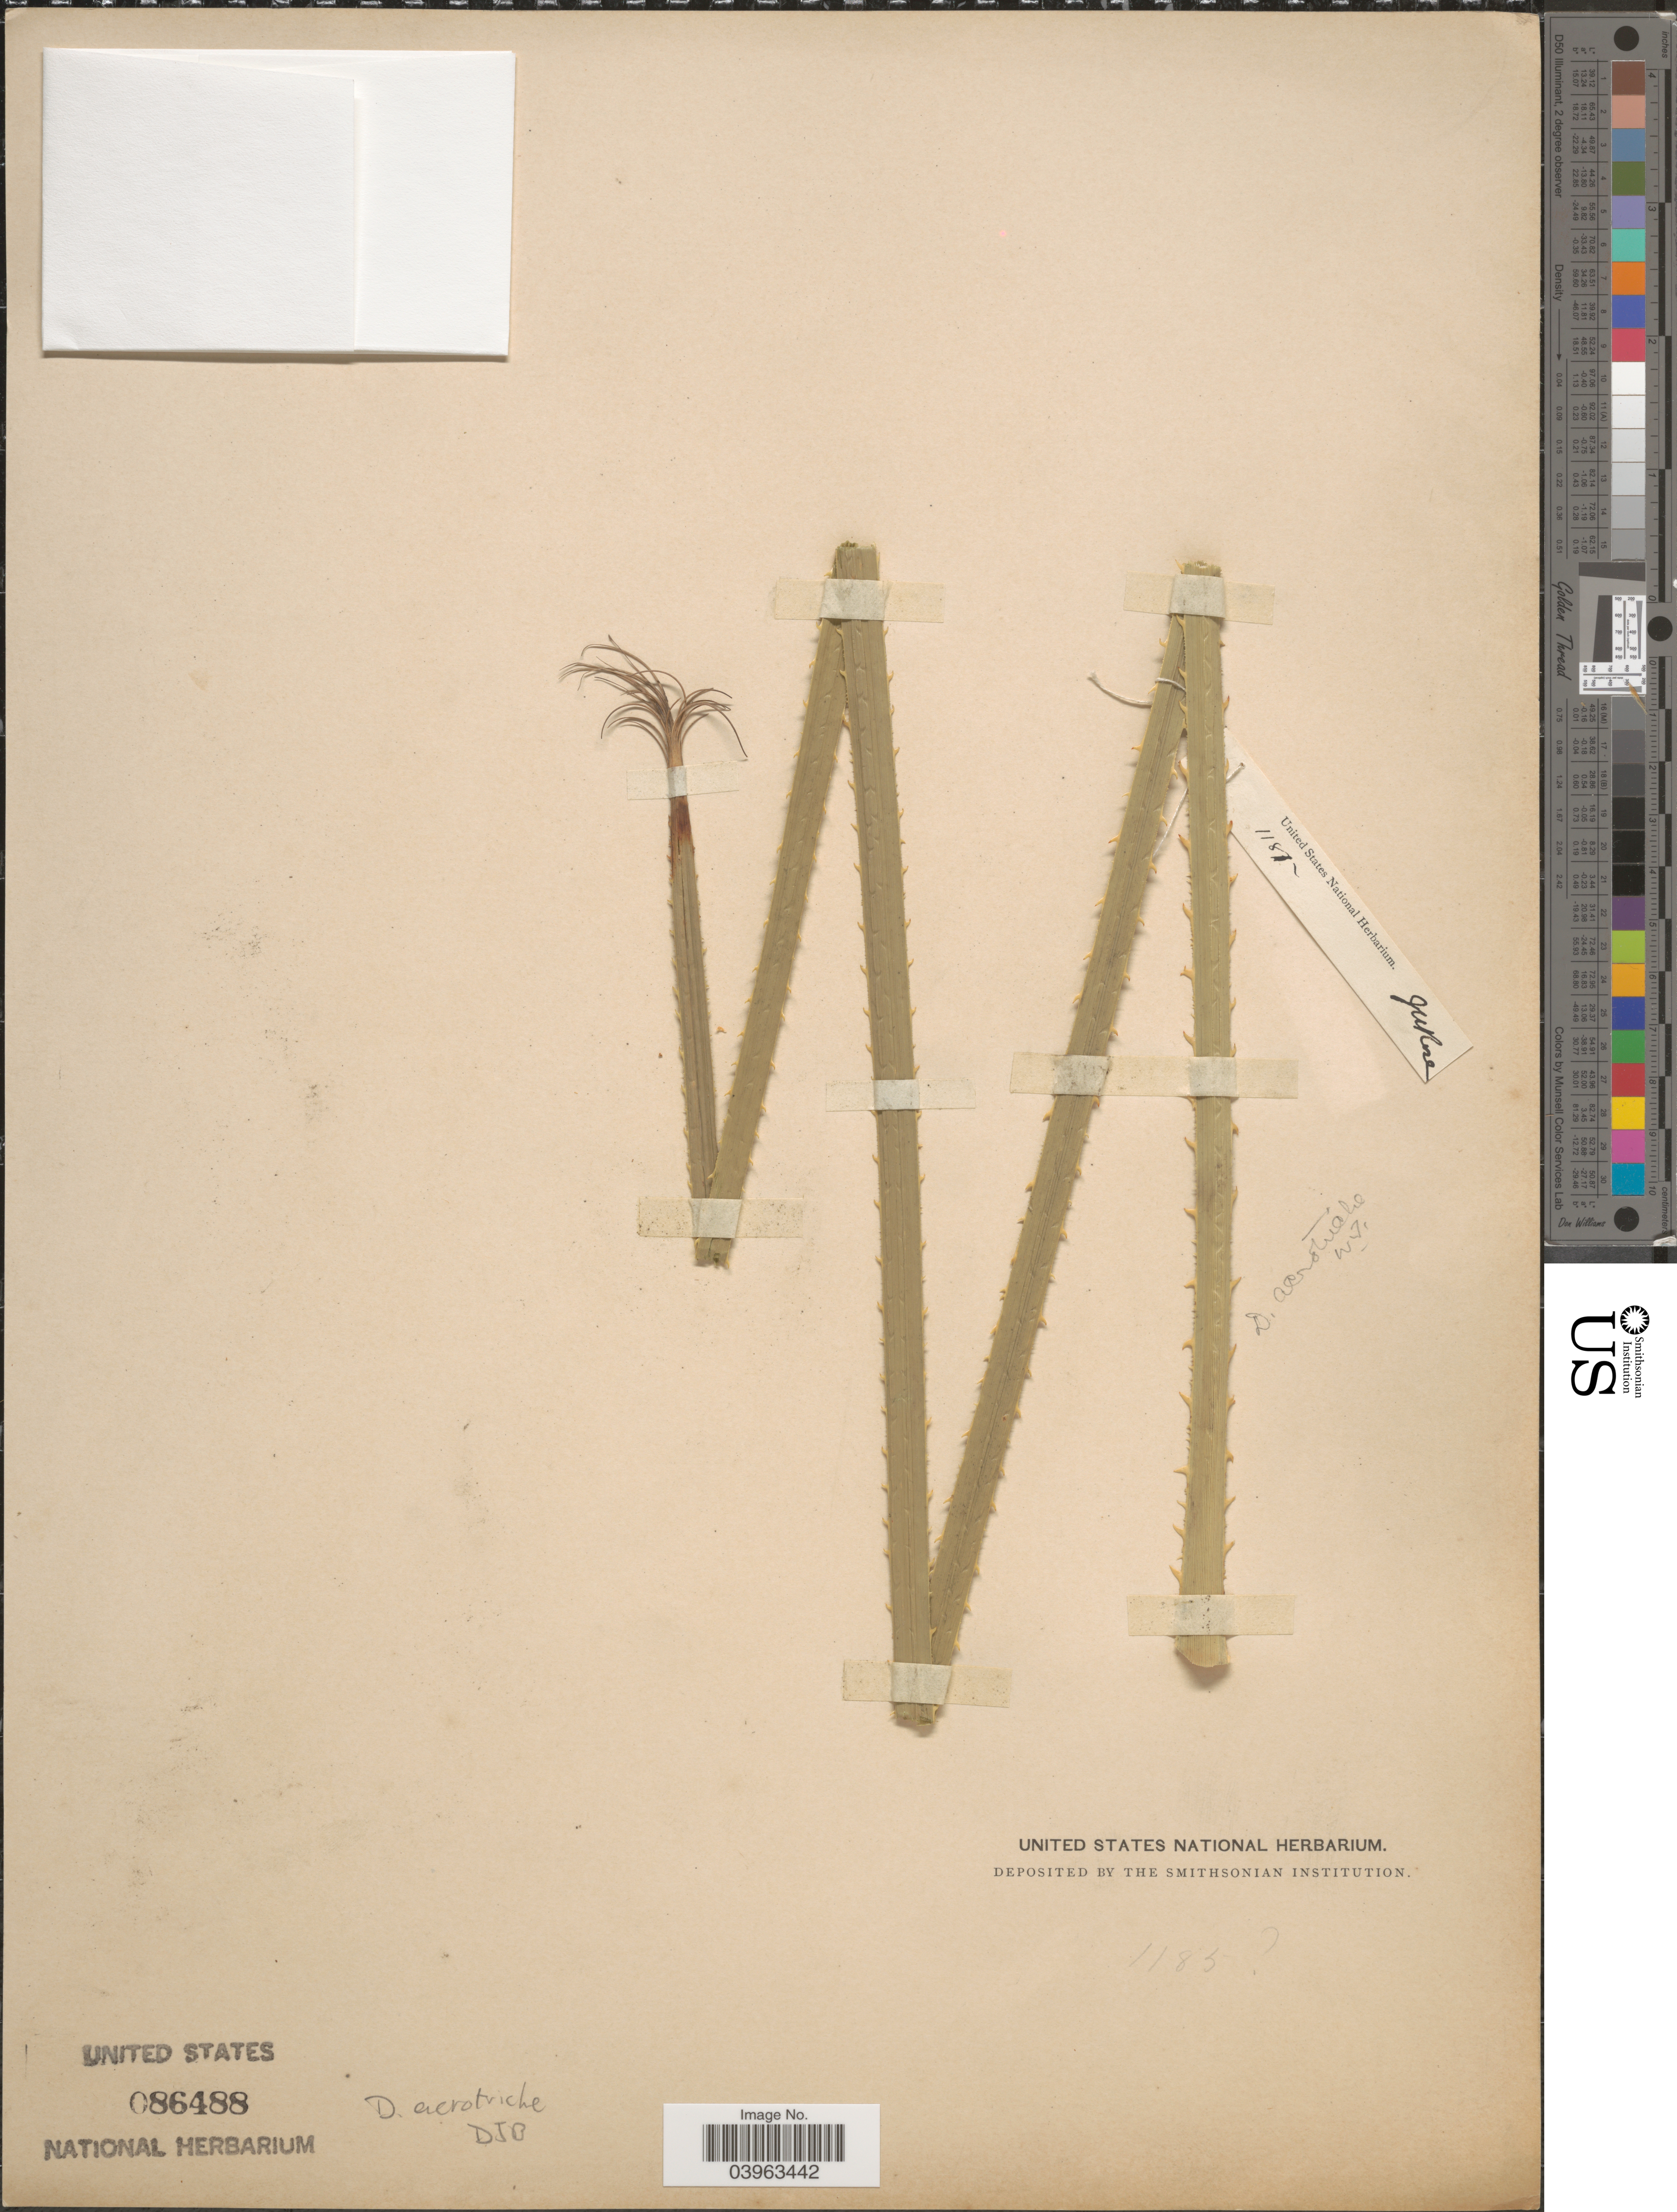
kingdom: Plantae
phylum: Tracheophyta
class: Liliopsida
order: Asparagales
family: Asparagaceae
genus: Dasylirion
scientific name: Dasylirion acrotrichum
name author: (Schiede) Zucc.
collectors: J. N. Rose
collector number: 1185*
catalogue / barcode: US 86488